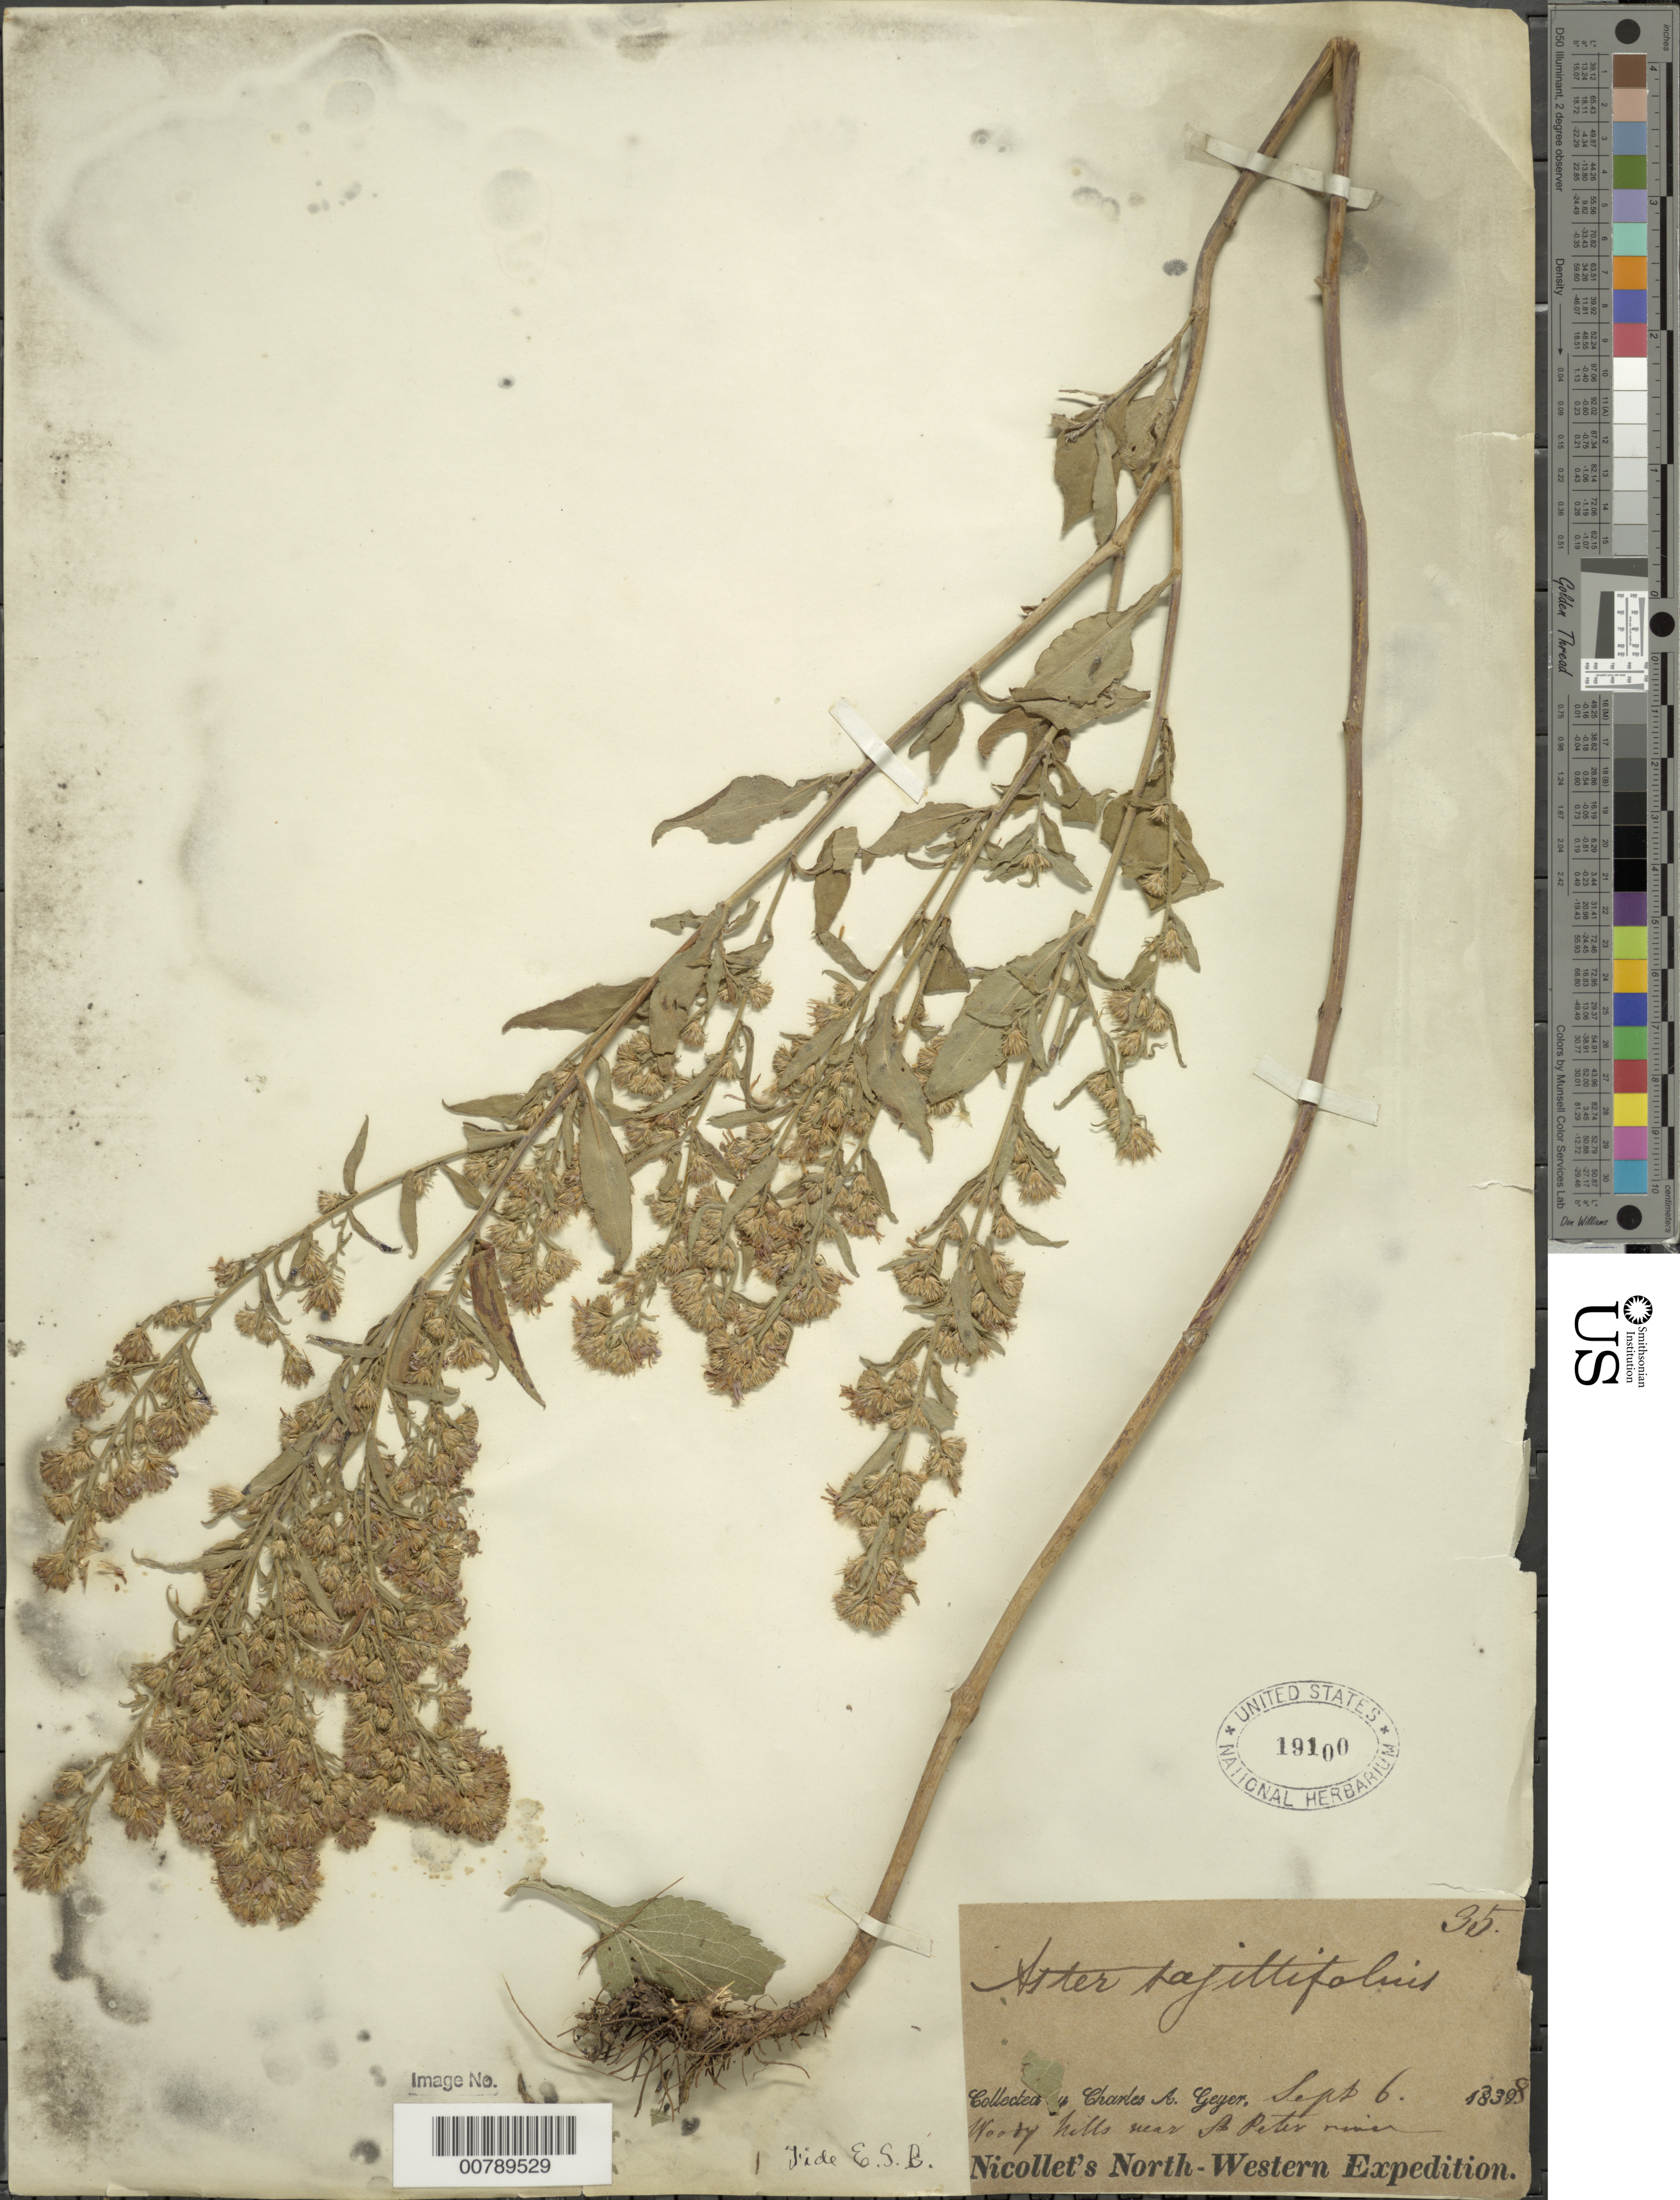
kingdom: Plantae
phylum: Tracheophyta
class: Magnoliopsida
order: Asterales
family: Asteraceae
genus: Symphyotrichum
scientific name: Symphyotrichum sagittifolium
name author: (Wedem. ex Willd.) G.L. Nesom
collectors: C. A. Geyer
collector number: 35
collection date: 1838-09-06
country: United States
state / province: Minnesota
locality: Woody hills near St. Peter river, Nicollet's North-Western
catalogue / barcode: US 19100